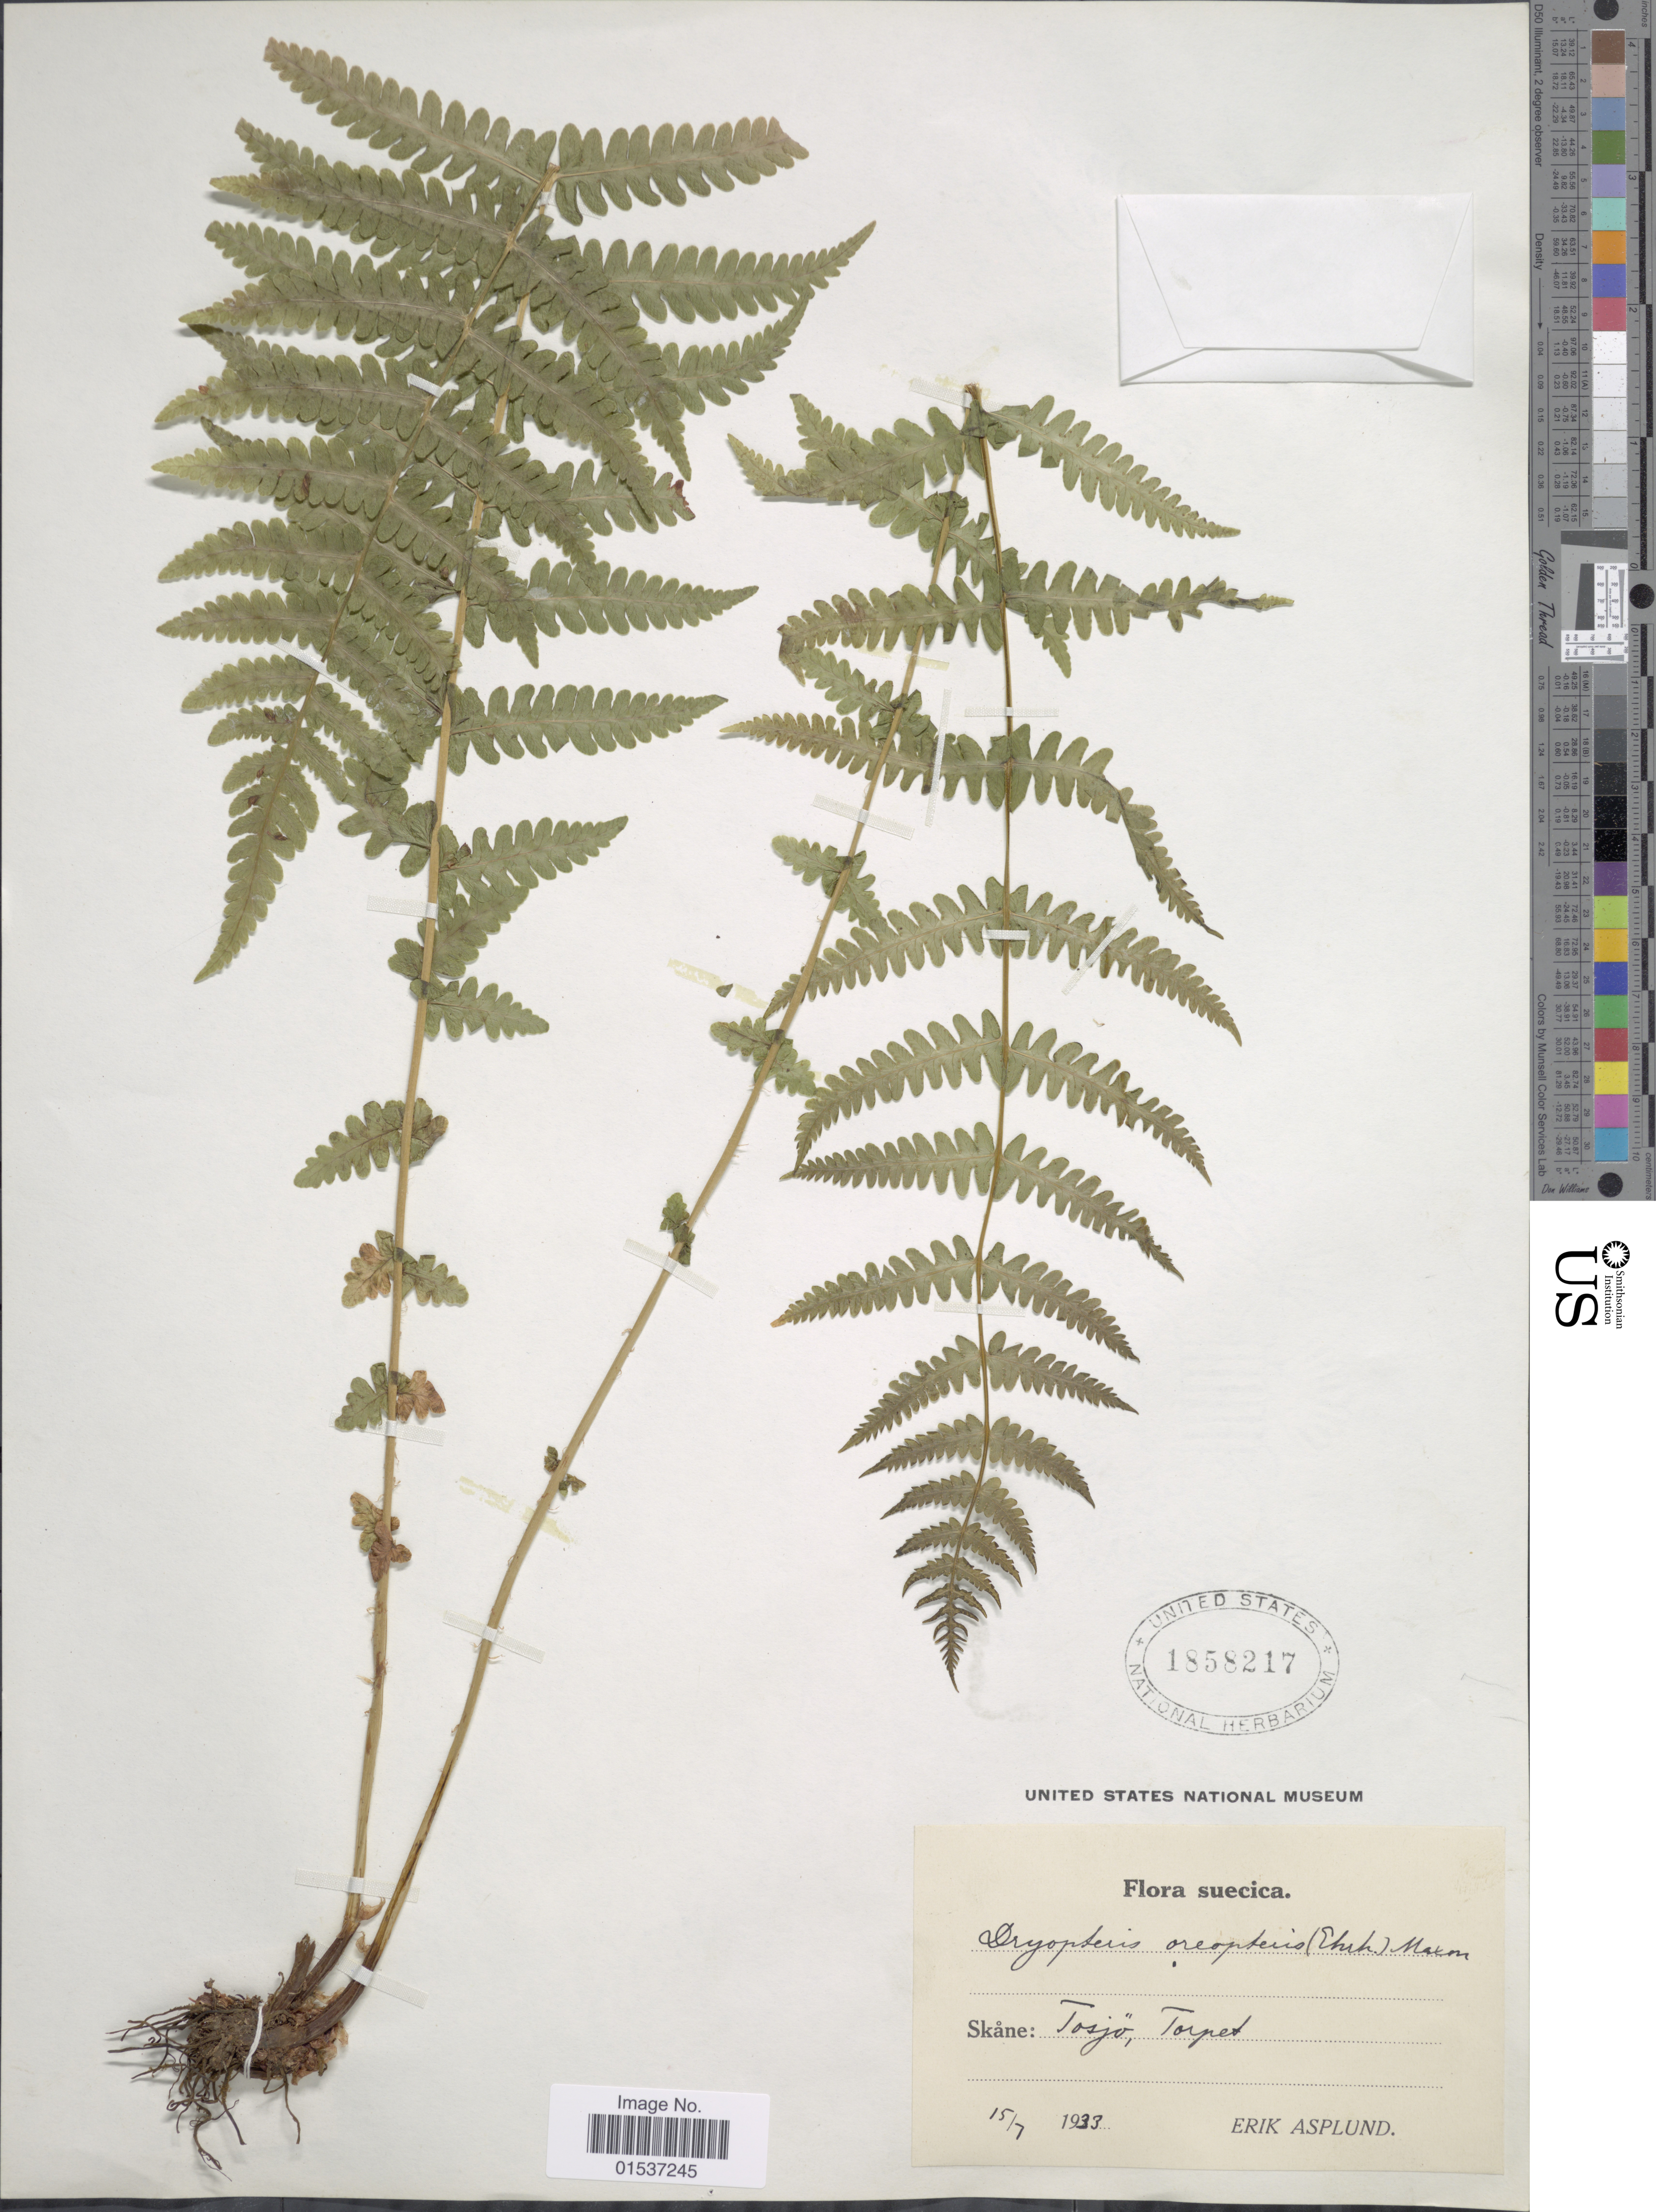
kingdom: Plantae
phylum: Tracheophyta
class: Polypodiopsida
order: Polypodiales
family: Thelypteridaceae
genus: Oreopteris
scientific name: Oreopteris limbosperma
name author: (All.) K. Iwats.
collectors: E. Asplund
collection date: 1933-07-15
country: Sweden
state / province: Skåne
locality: Suecica, Skane: Tosjo, Torpet.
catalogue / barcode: US 1858217